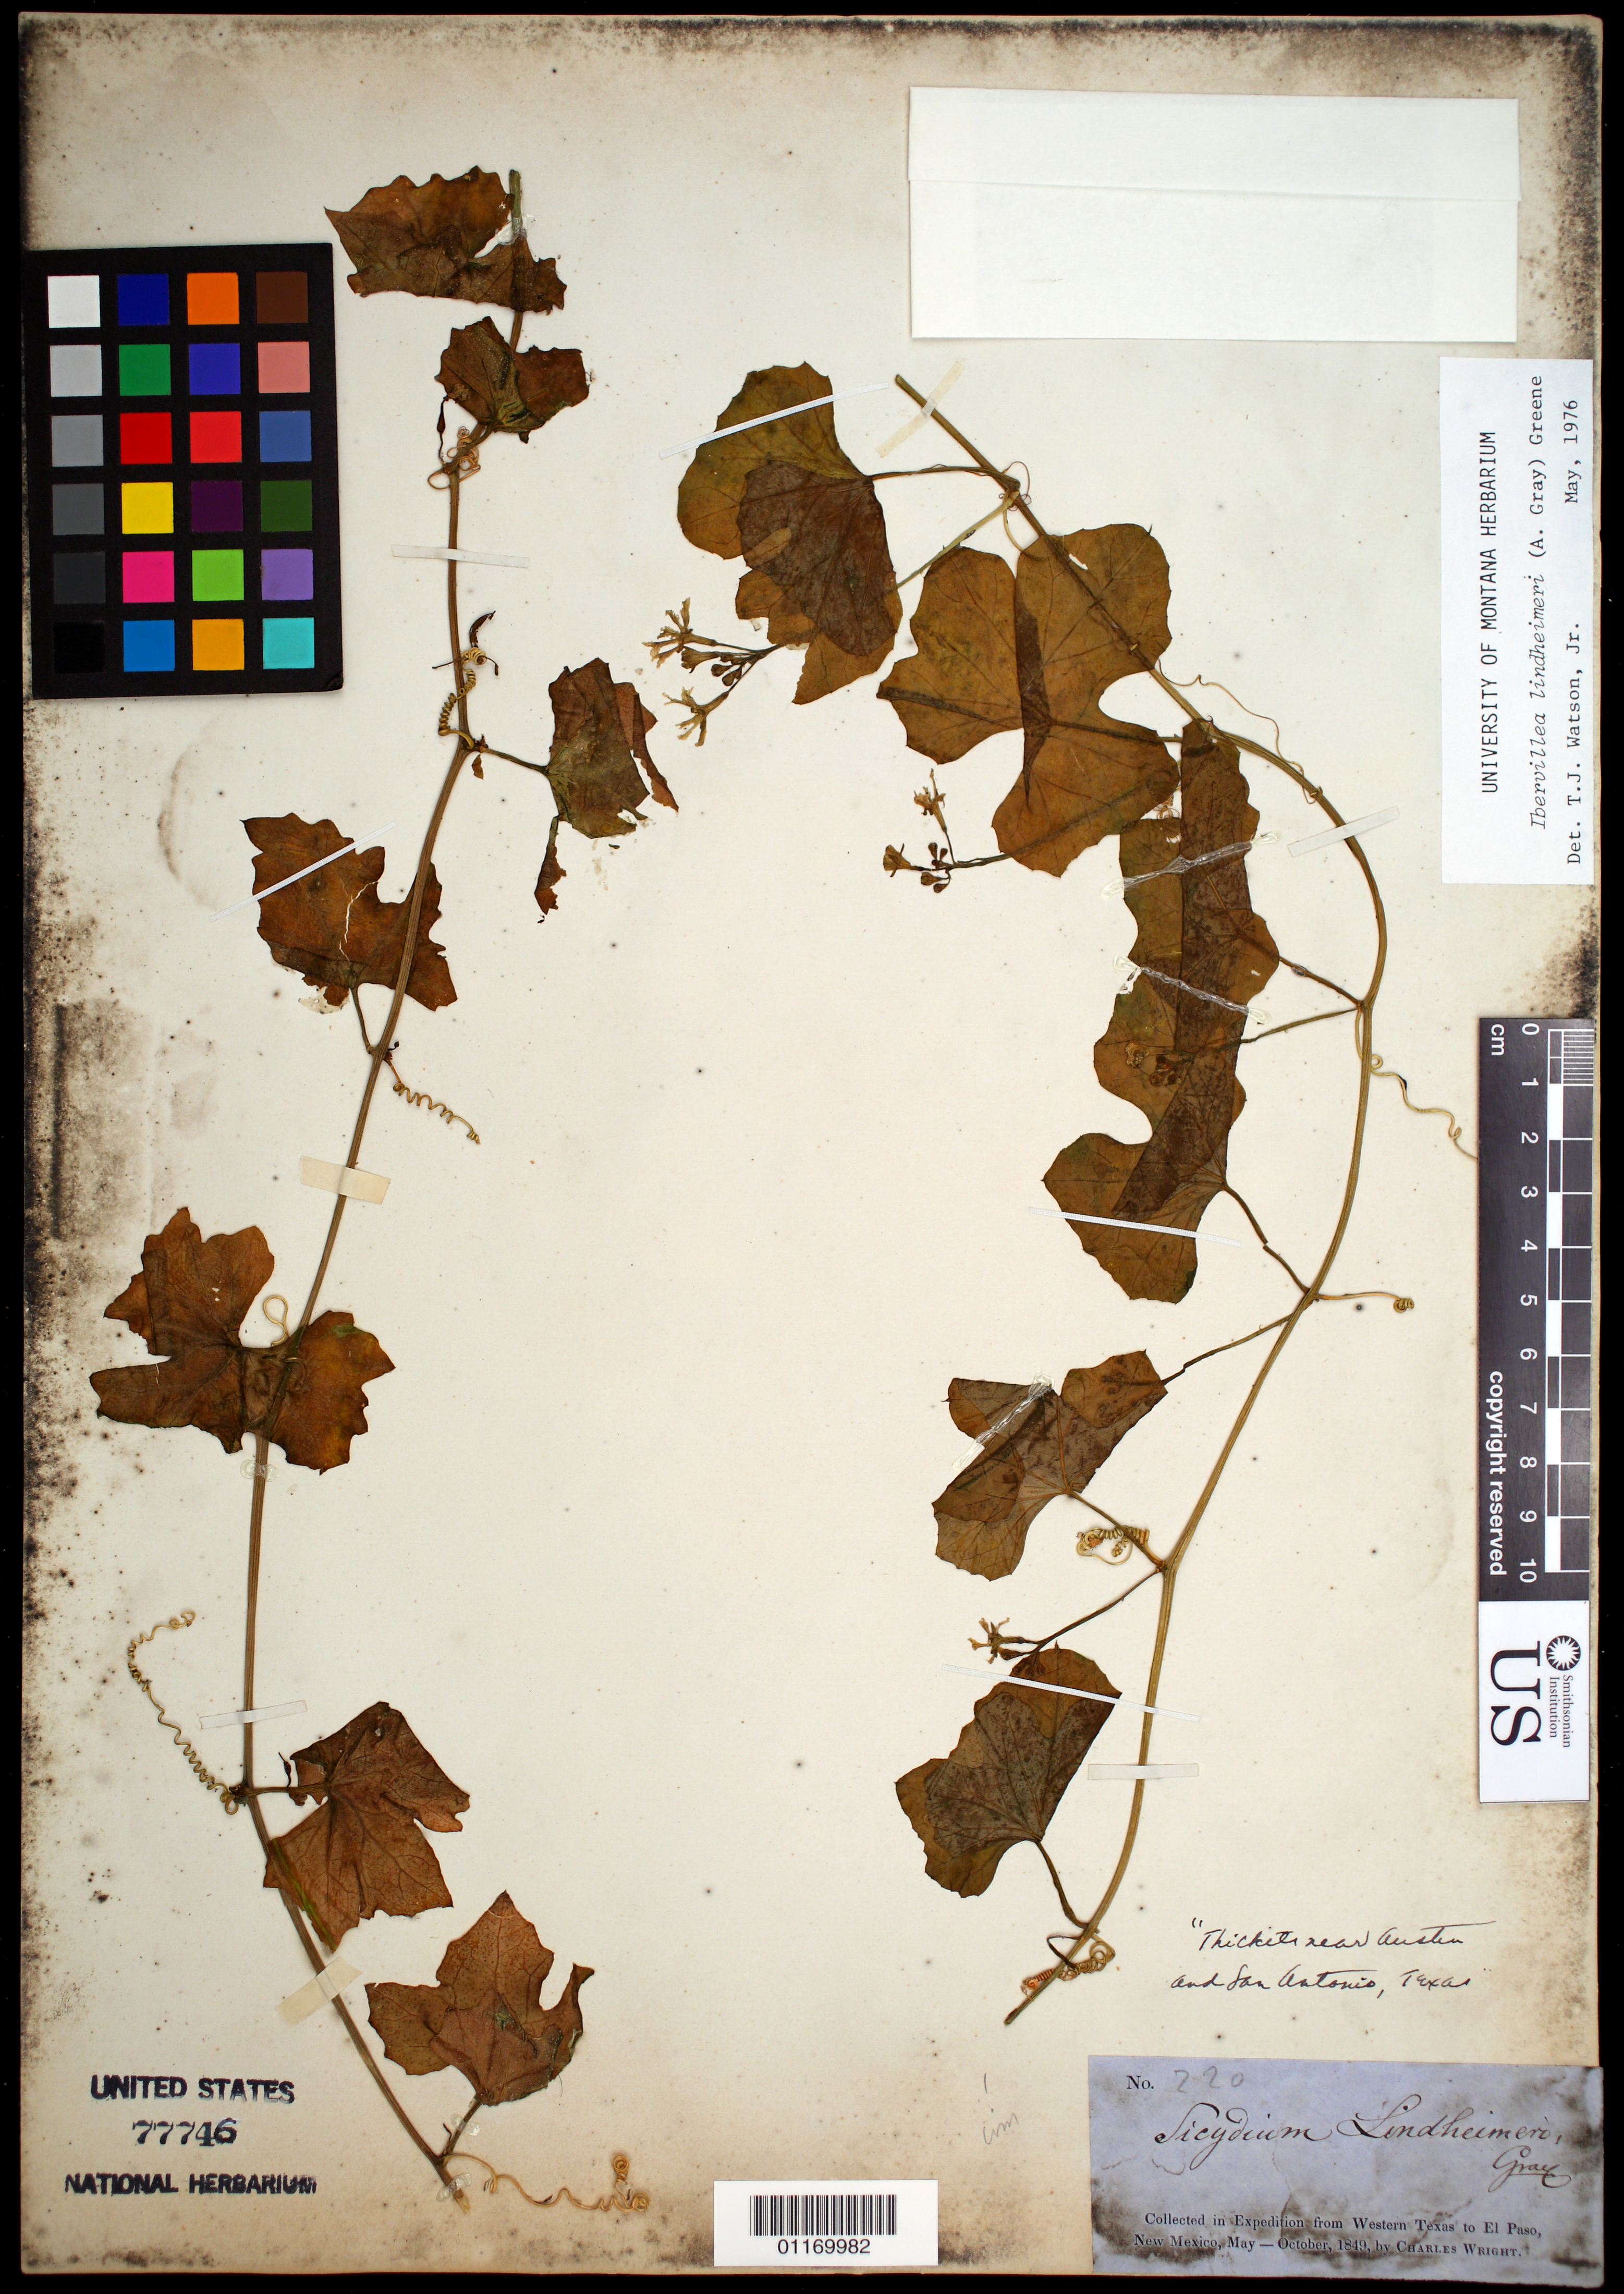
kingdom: Plantae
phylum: Tracheophyta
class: Magnoliopsida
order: Cucurbitales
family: Cucurbitaceae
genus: Ibervillea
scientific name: Ibervillea lindheimeri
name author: (A. Gray) Greene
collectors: C. Wright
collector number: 220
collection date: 1849-05/1849-10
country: United States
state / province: New Mexico / Texas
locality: from Western Texas to El Paso, New Mexico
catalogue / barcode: US 77746